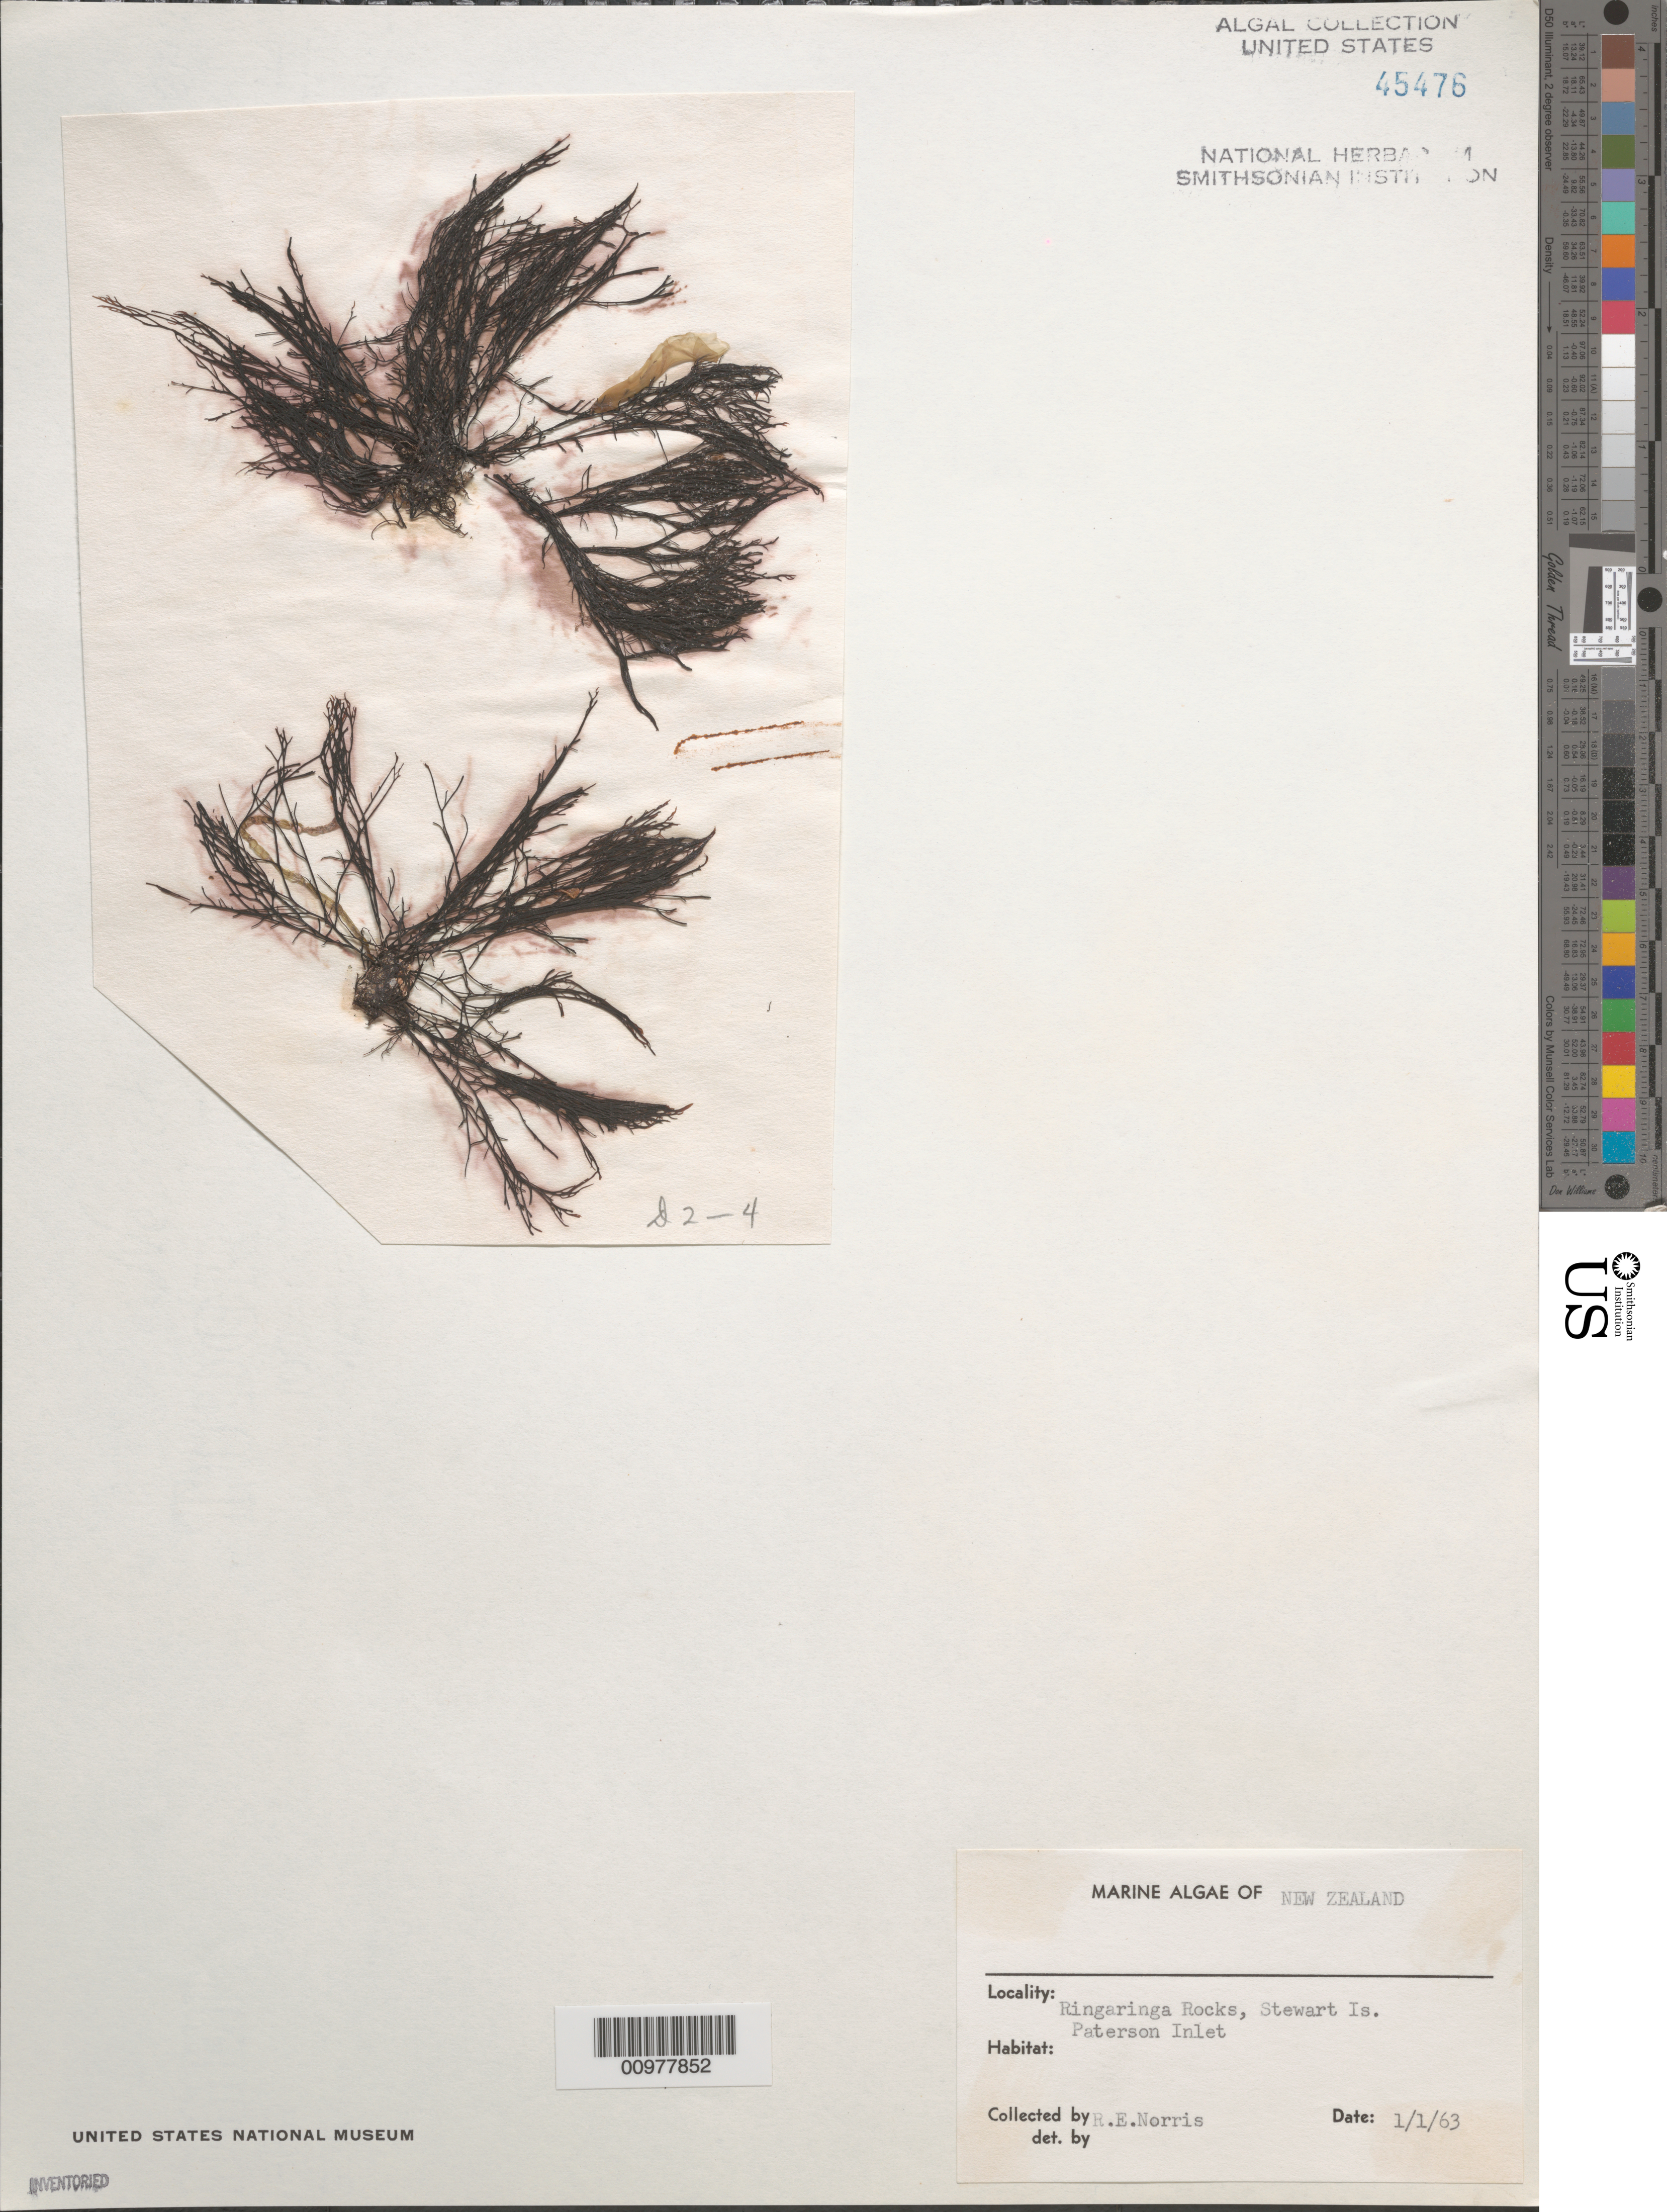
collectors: R. E. Norris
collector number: D2-4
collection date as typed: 01 Jan 1963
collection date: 1963-01-01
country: New Zealand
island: Stewart Island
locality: Ringaringa Rocks, Paterson Inlet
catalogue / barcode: US 45476